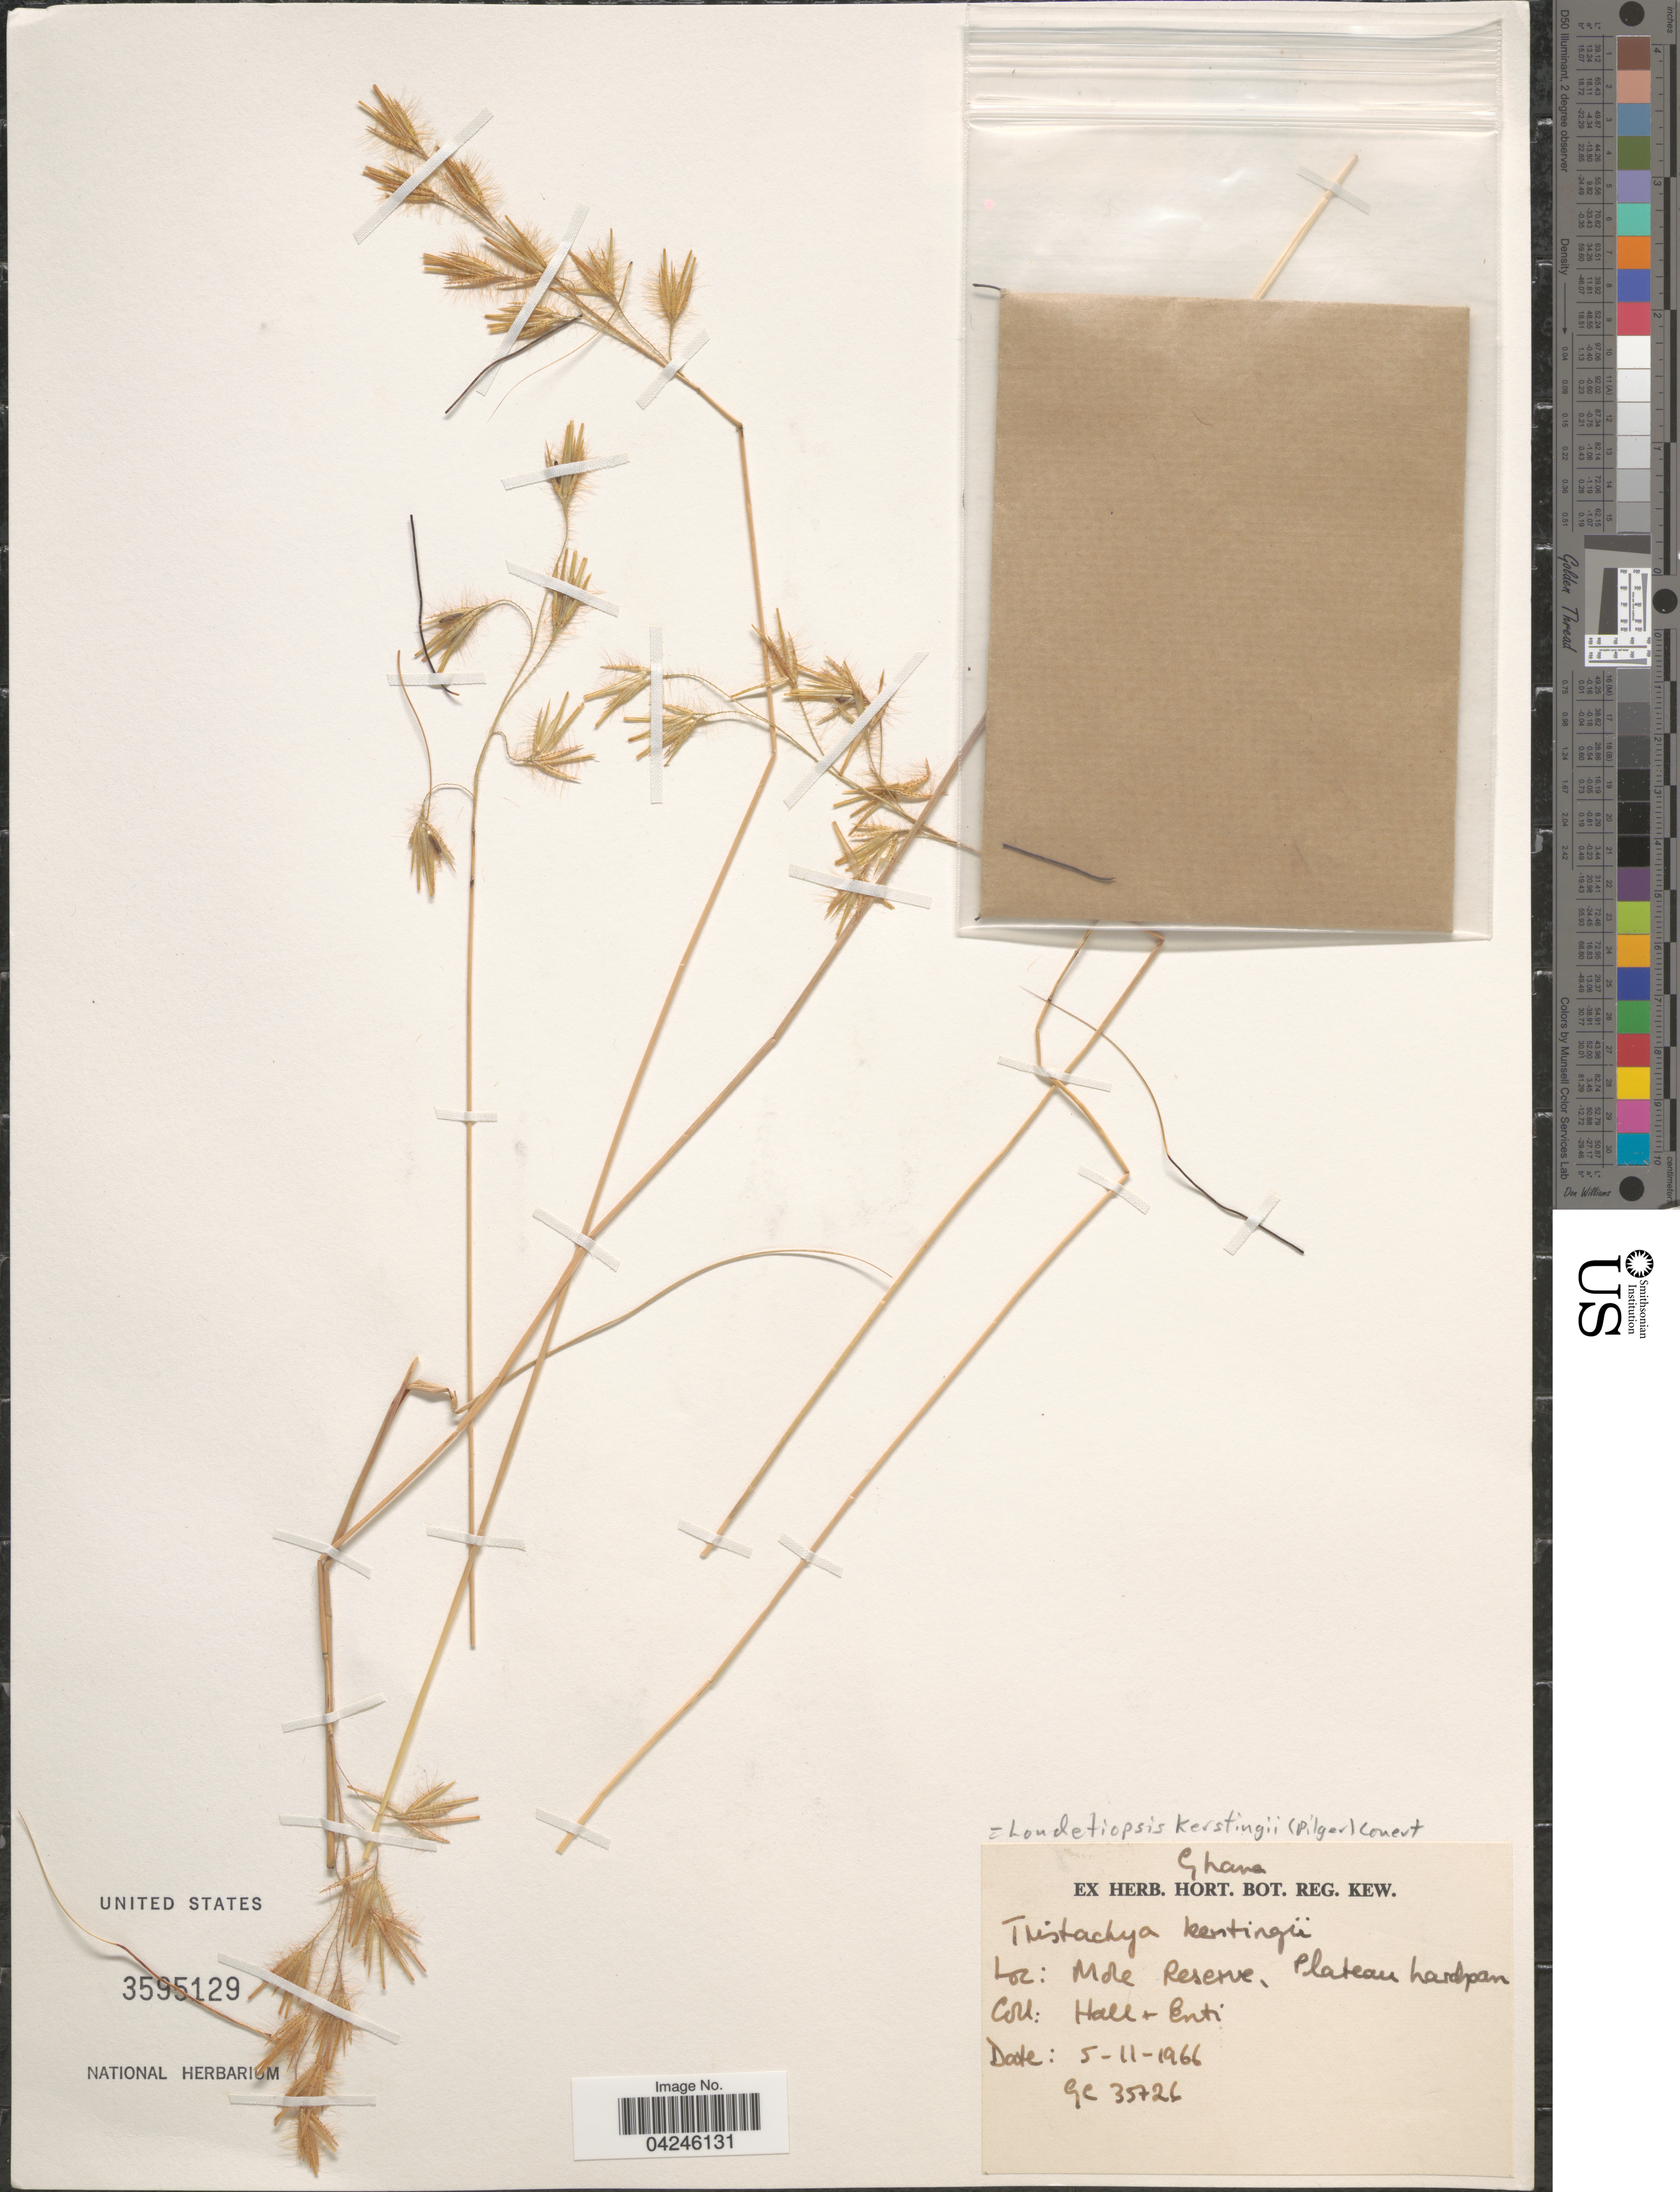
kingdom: Plantae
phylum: Tracheophyta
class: Liliopsida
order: Poales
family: Poaceae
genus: Loudetiopsis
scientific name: Loudetiopsis kerstingii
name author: (Pilg.) Conert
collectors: -- Hall & -. Enti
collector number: GC35726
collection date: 1966-11-05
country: Ghana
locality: Mole Reserve, Plateau hardpan.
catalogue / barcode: US 3595129